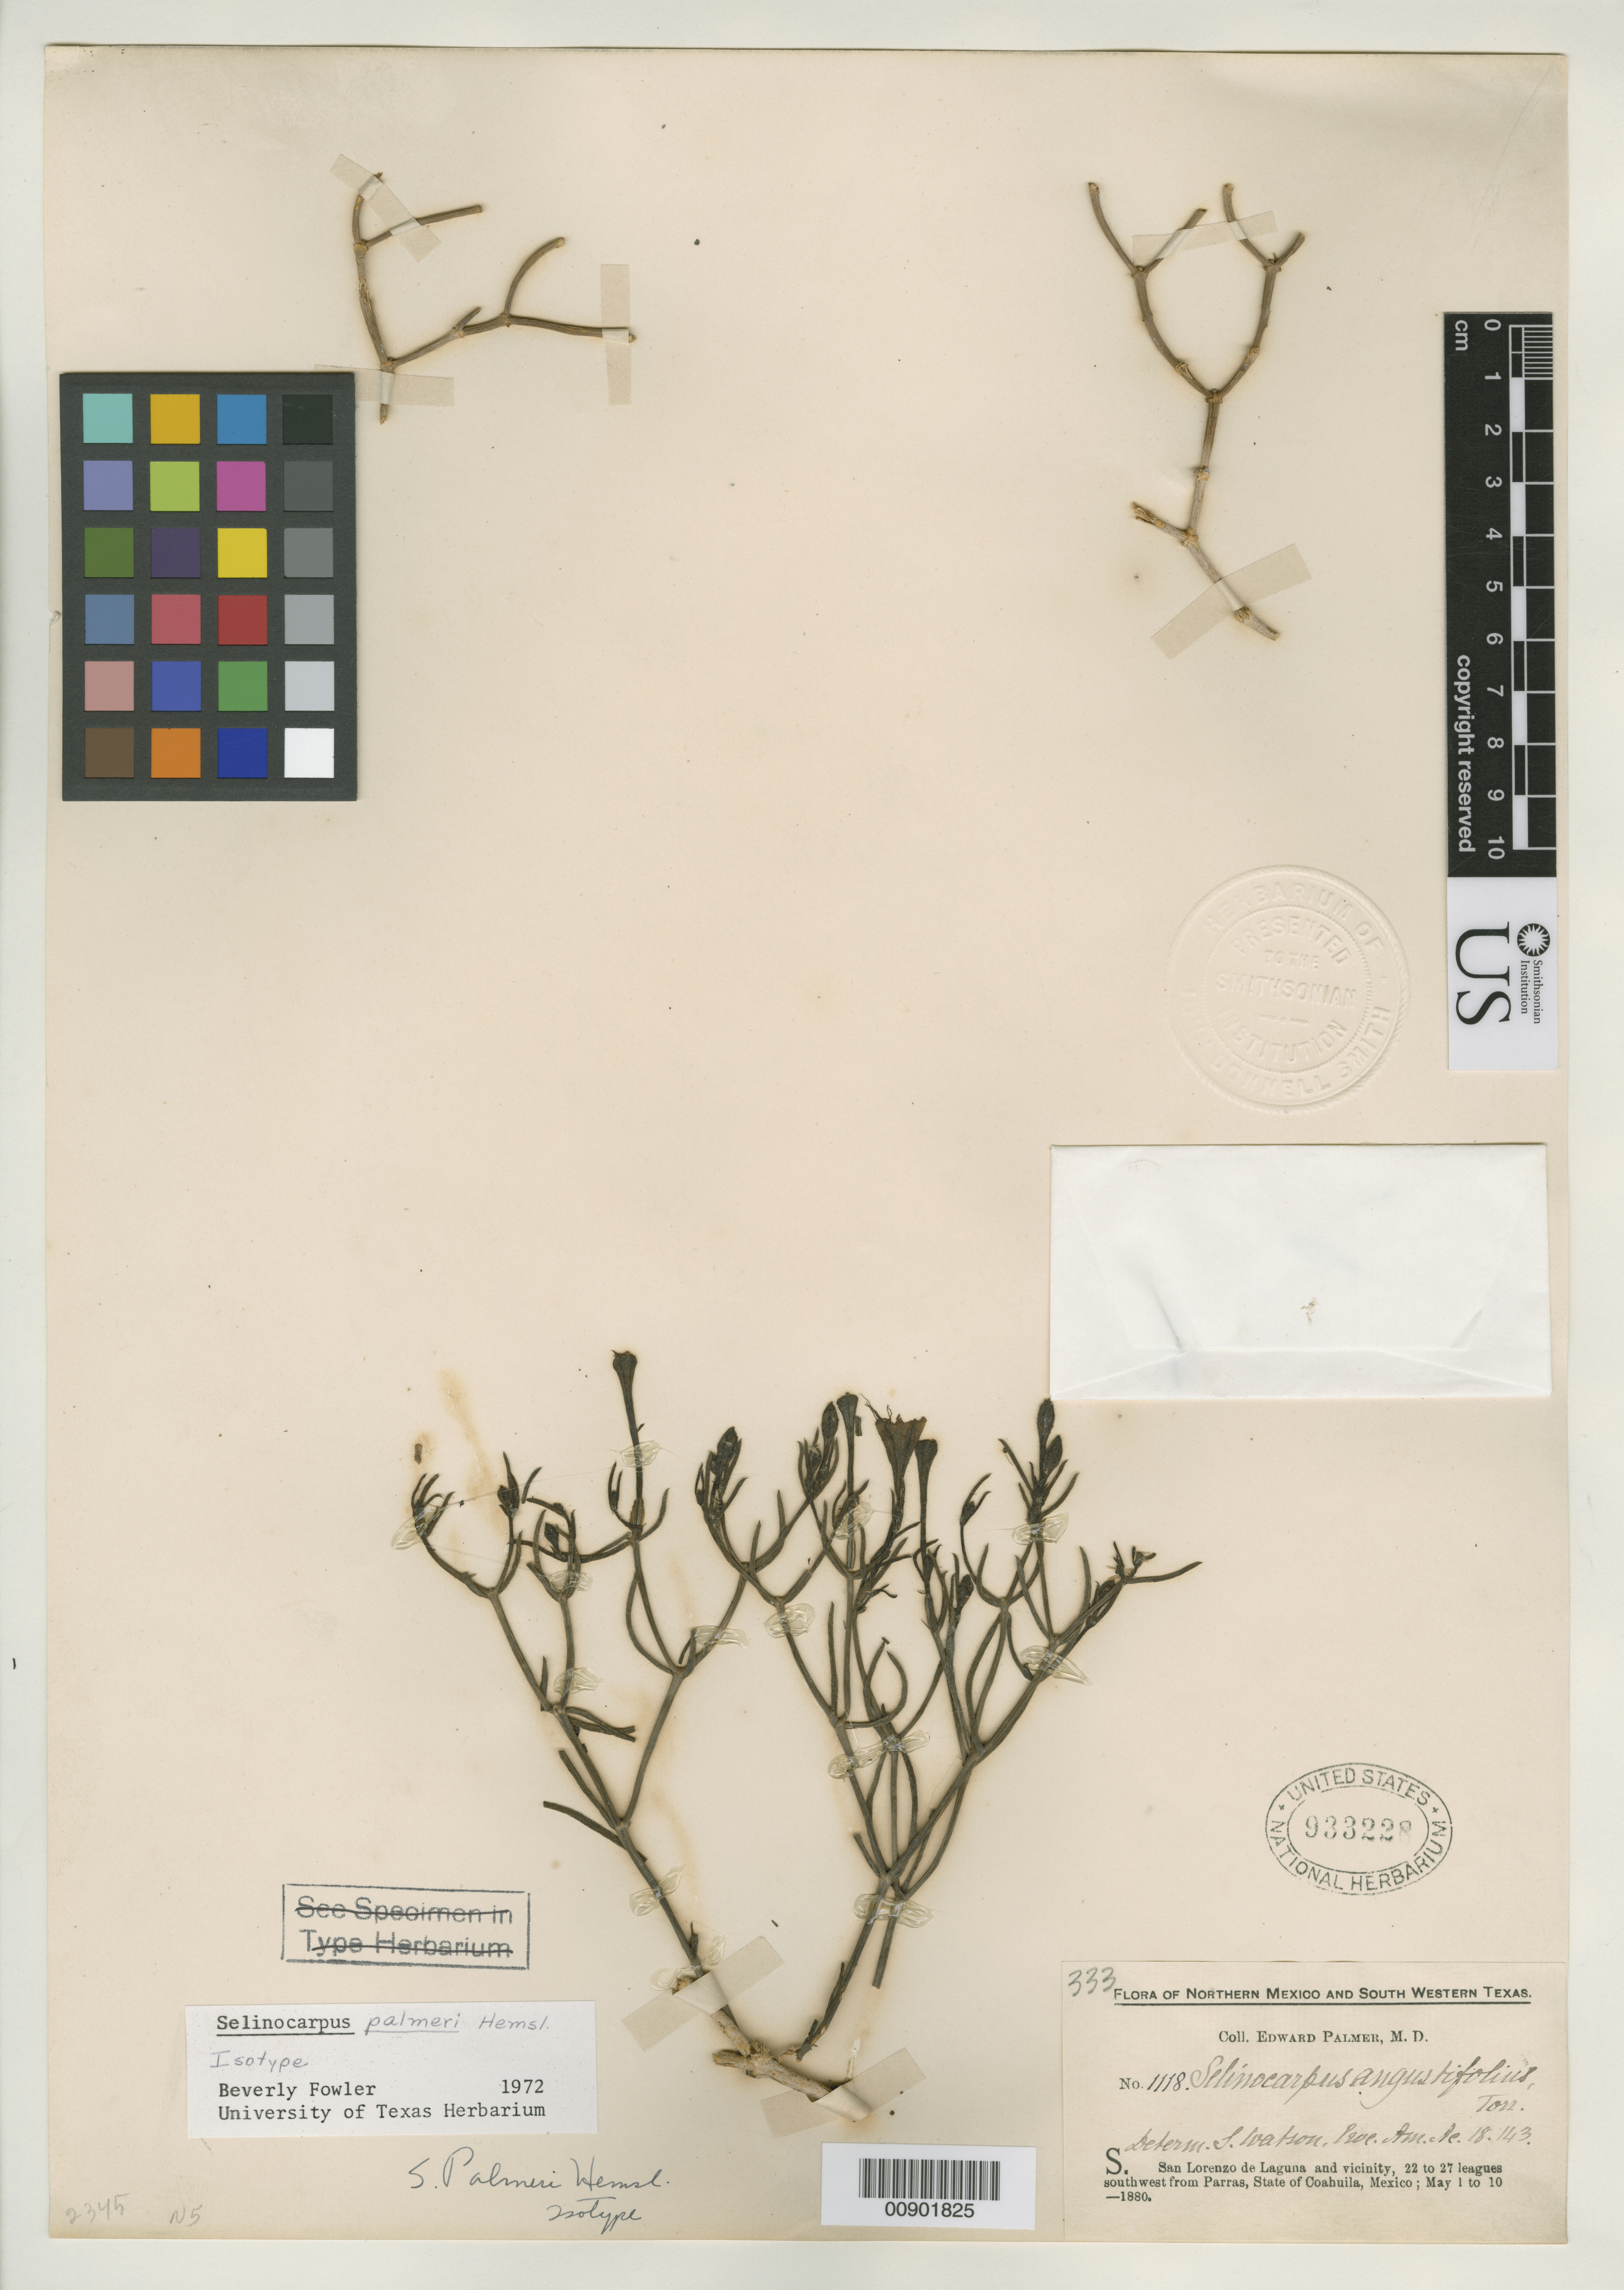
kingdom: Plantae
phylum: Tracheophyta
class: Magnoliopsida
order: Caryophyllales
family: Nyctaginaceae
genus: Selinocarpus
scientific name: Selinocarpus palmeri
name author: Hemsl.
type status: Isotype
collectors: E. Palmer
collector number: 1118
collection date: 1880-05-01/1880-05-10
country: Mexico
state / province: Coahuila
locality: Saan Lorenzo de Laguna an dvicinity, 22 to 27 leagues southwest from Parras, State of Coahuila, Mexico.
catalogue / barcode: US 933228